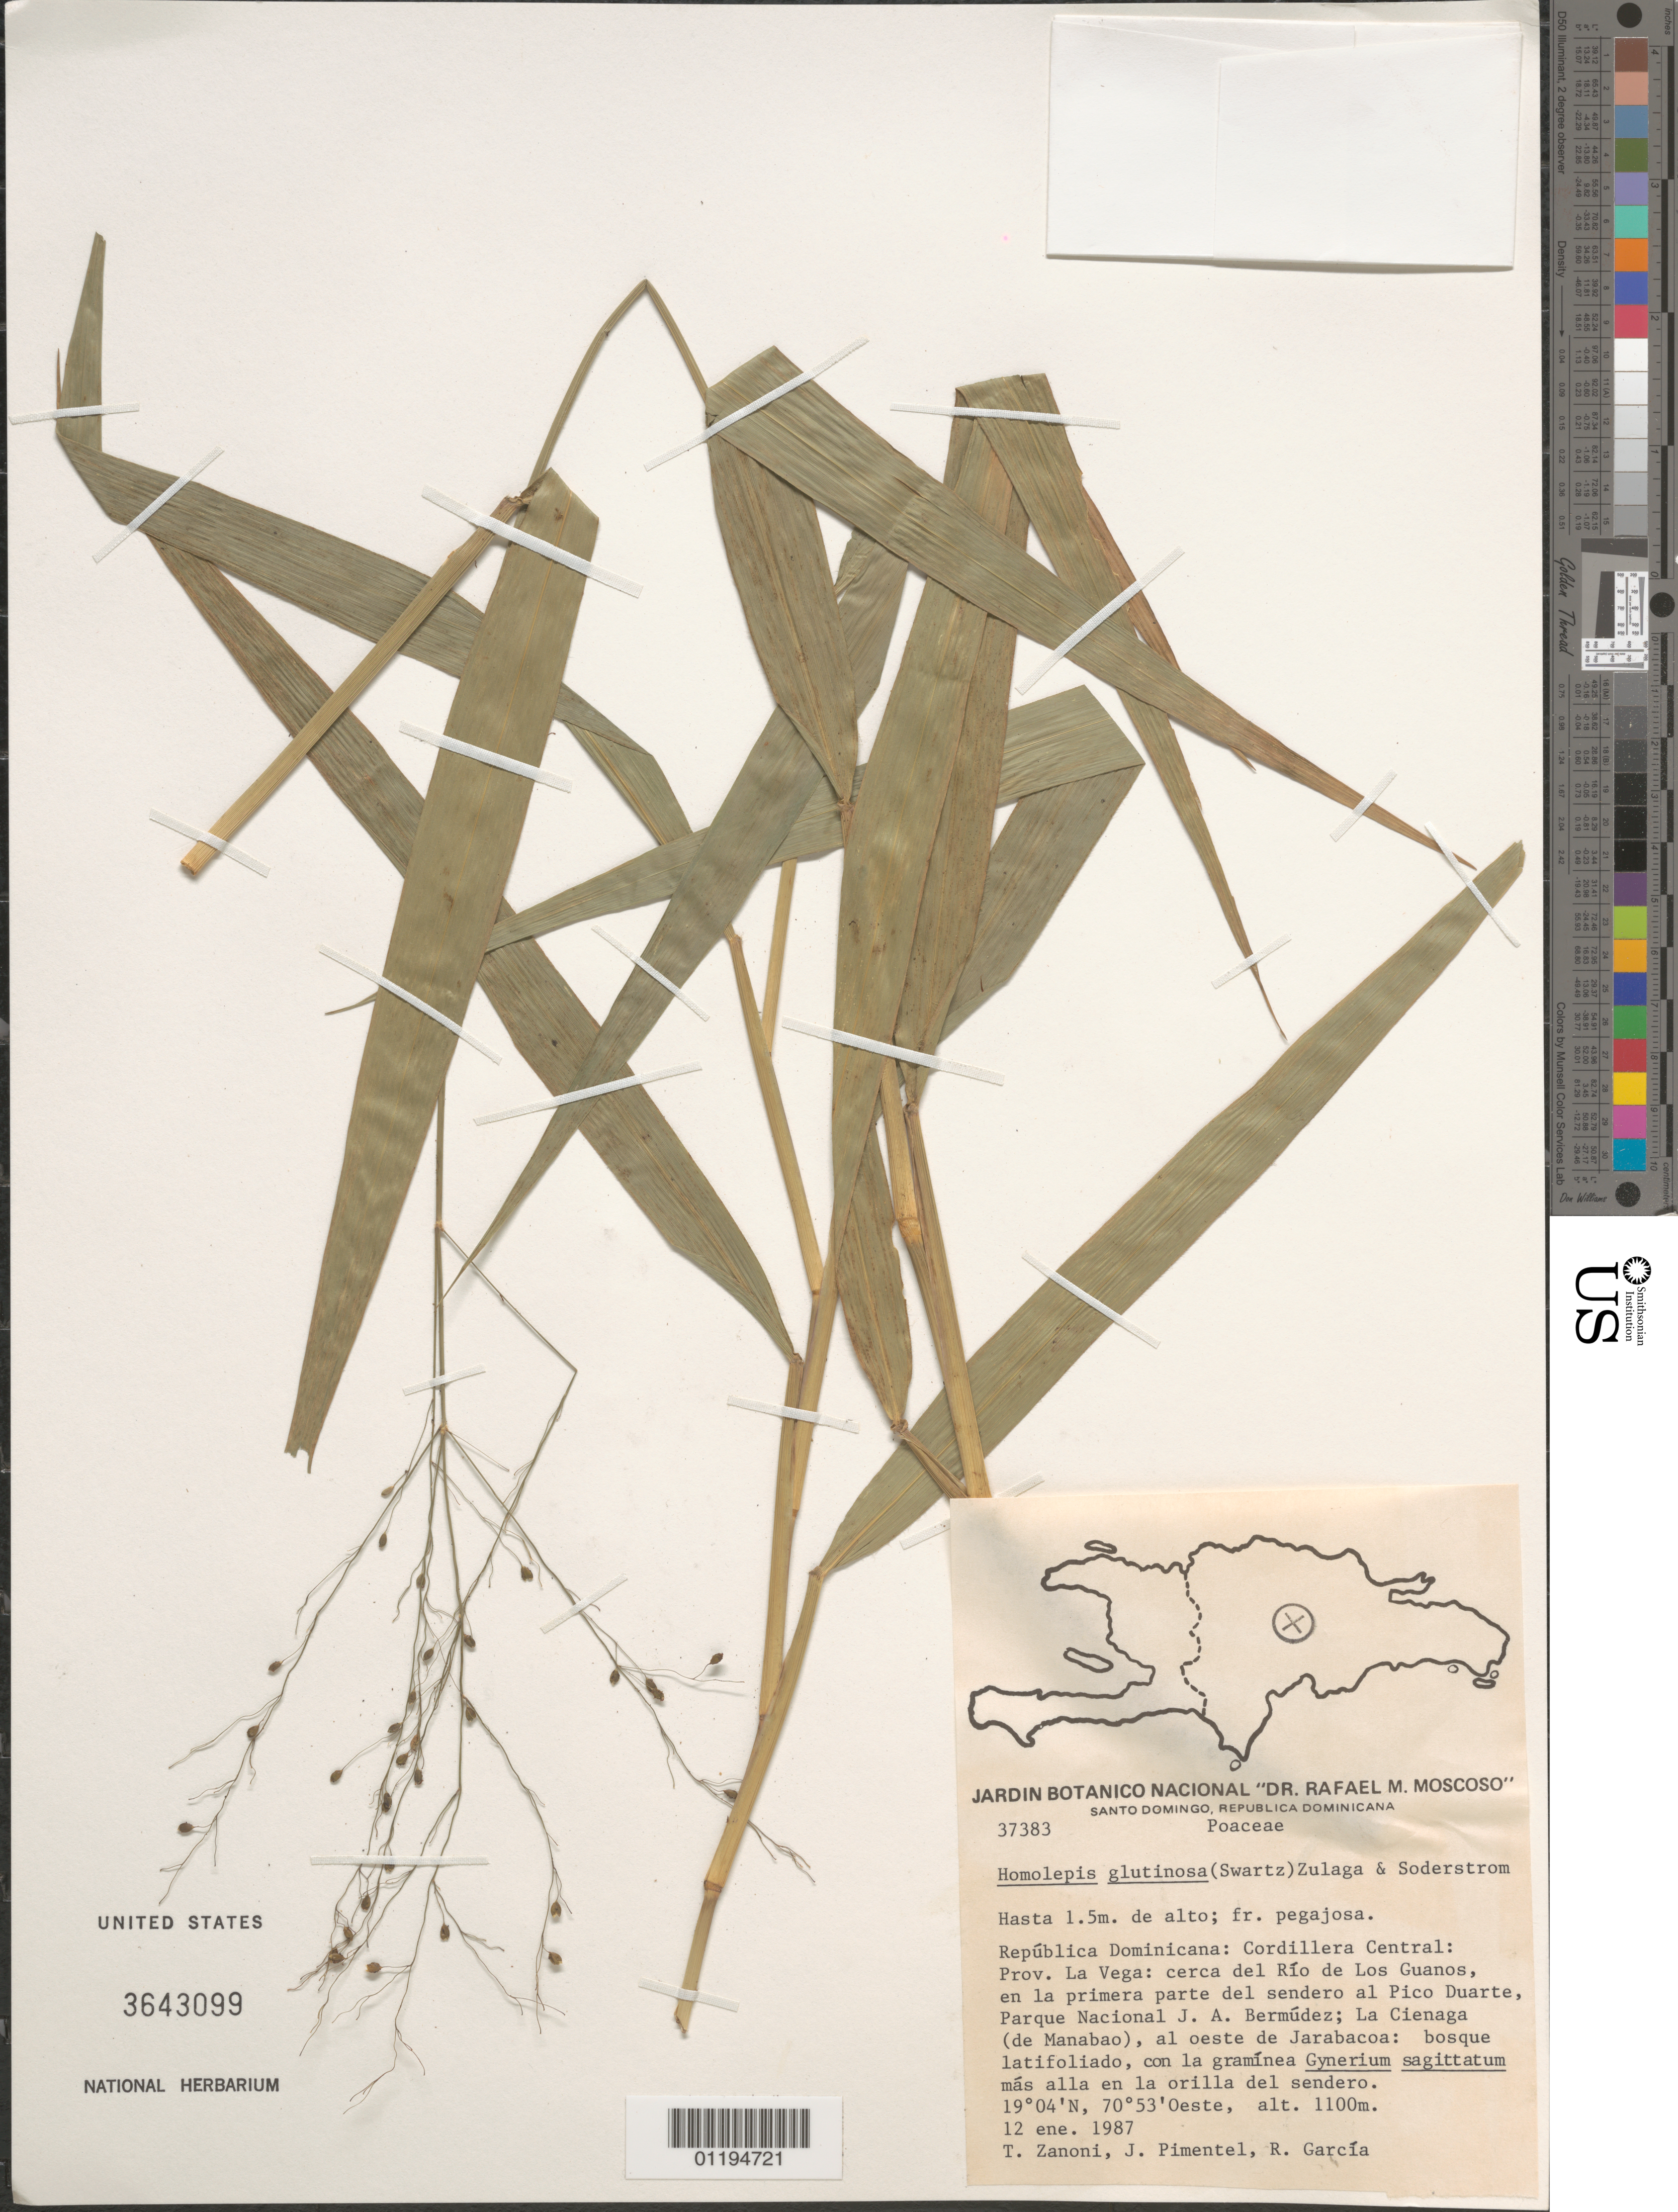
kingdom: Plantae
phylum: Tracheophyta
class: Liliopsida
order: Poales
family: Poaceae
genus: Homolepis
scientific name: Homolepis glutinosa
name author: (Sw.) Zuloaga & Soderstr.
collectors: T. A. Zanoni, J. Pimental & R. Garcia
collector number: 37383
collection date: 1987-01-12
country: Dominican Republic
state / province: La Vega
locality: J.A. Bermundez National Park. around the Rio de Los Guanos near La Cienaga (Manabao to the W of Jarabacoa)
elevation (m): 1100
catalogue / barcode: US 3643099